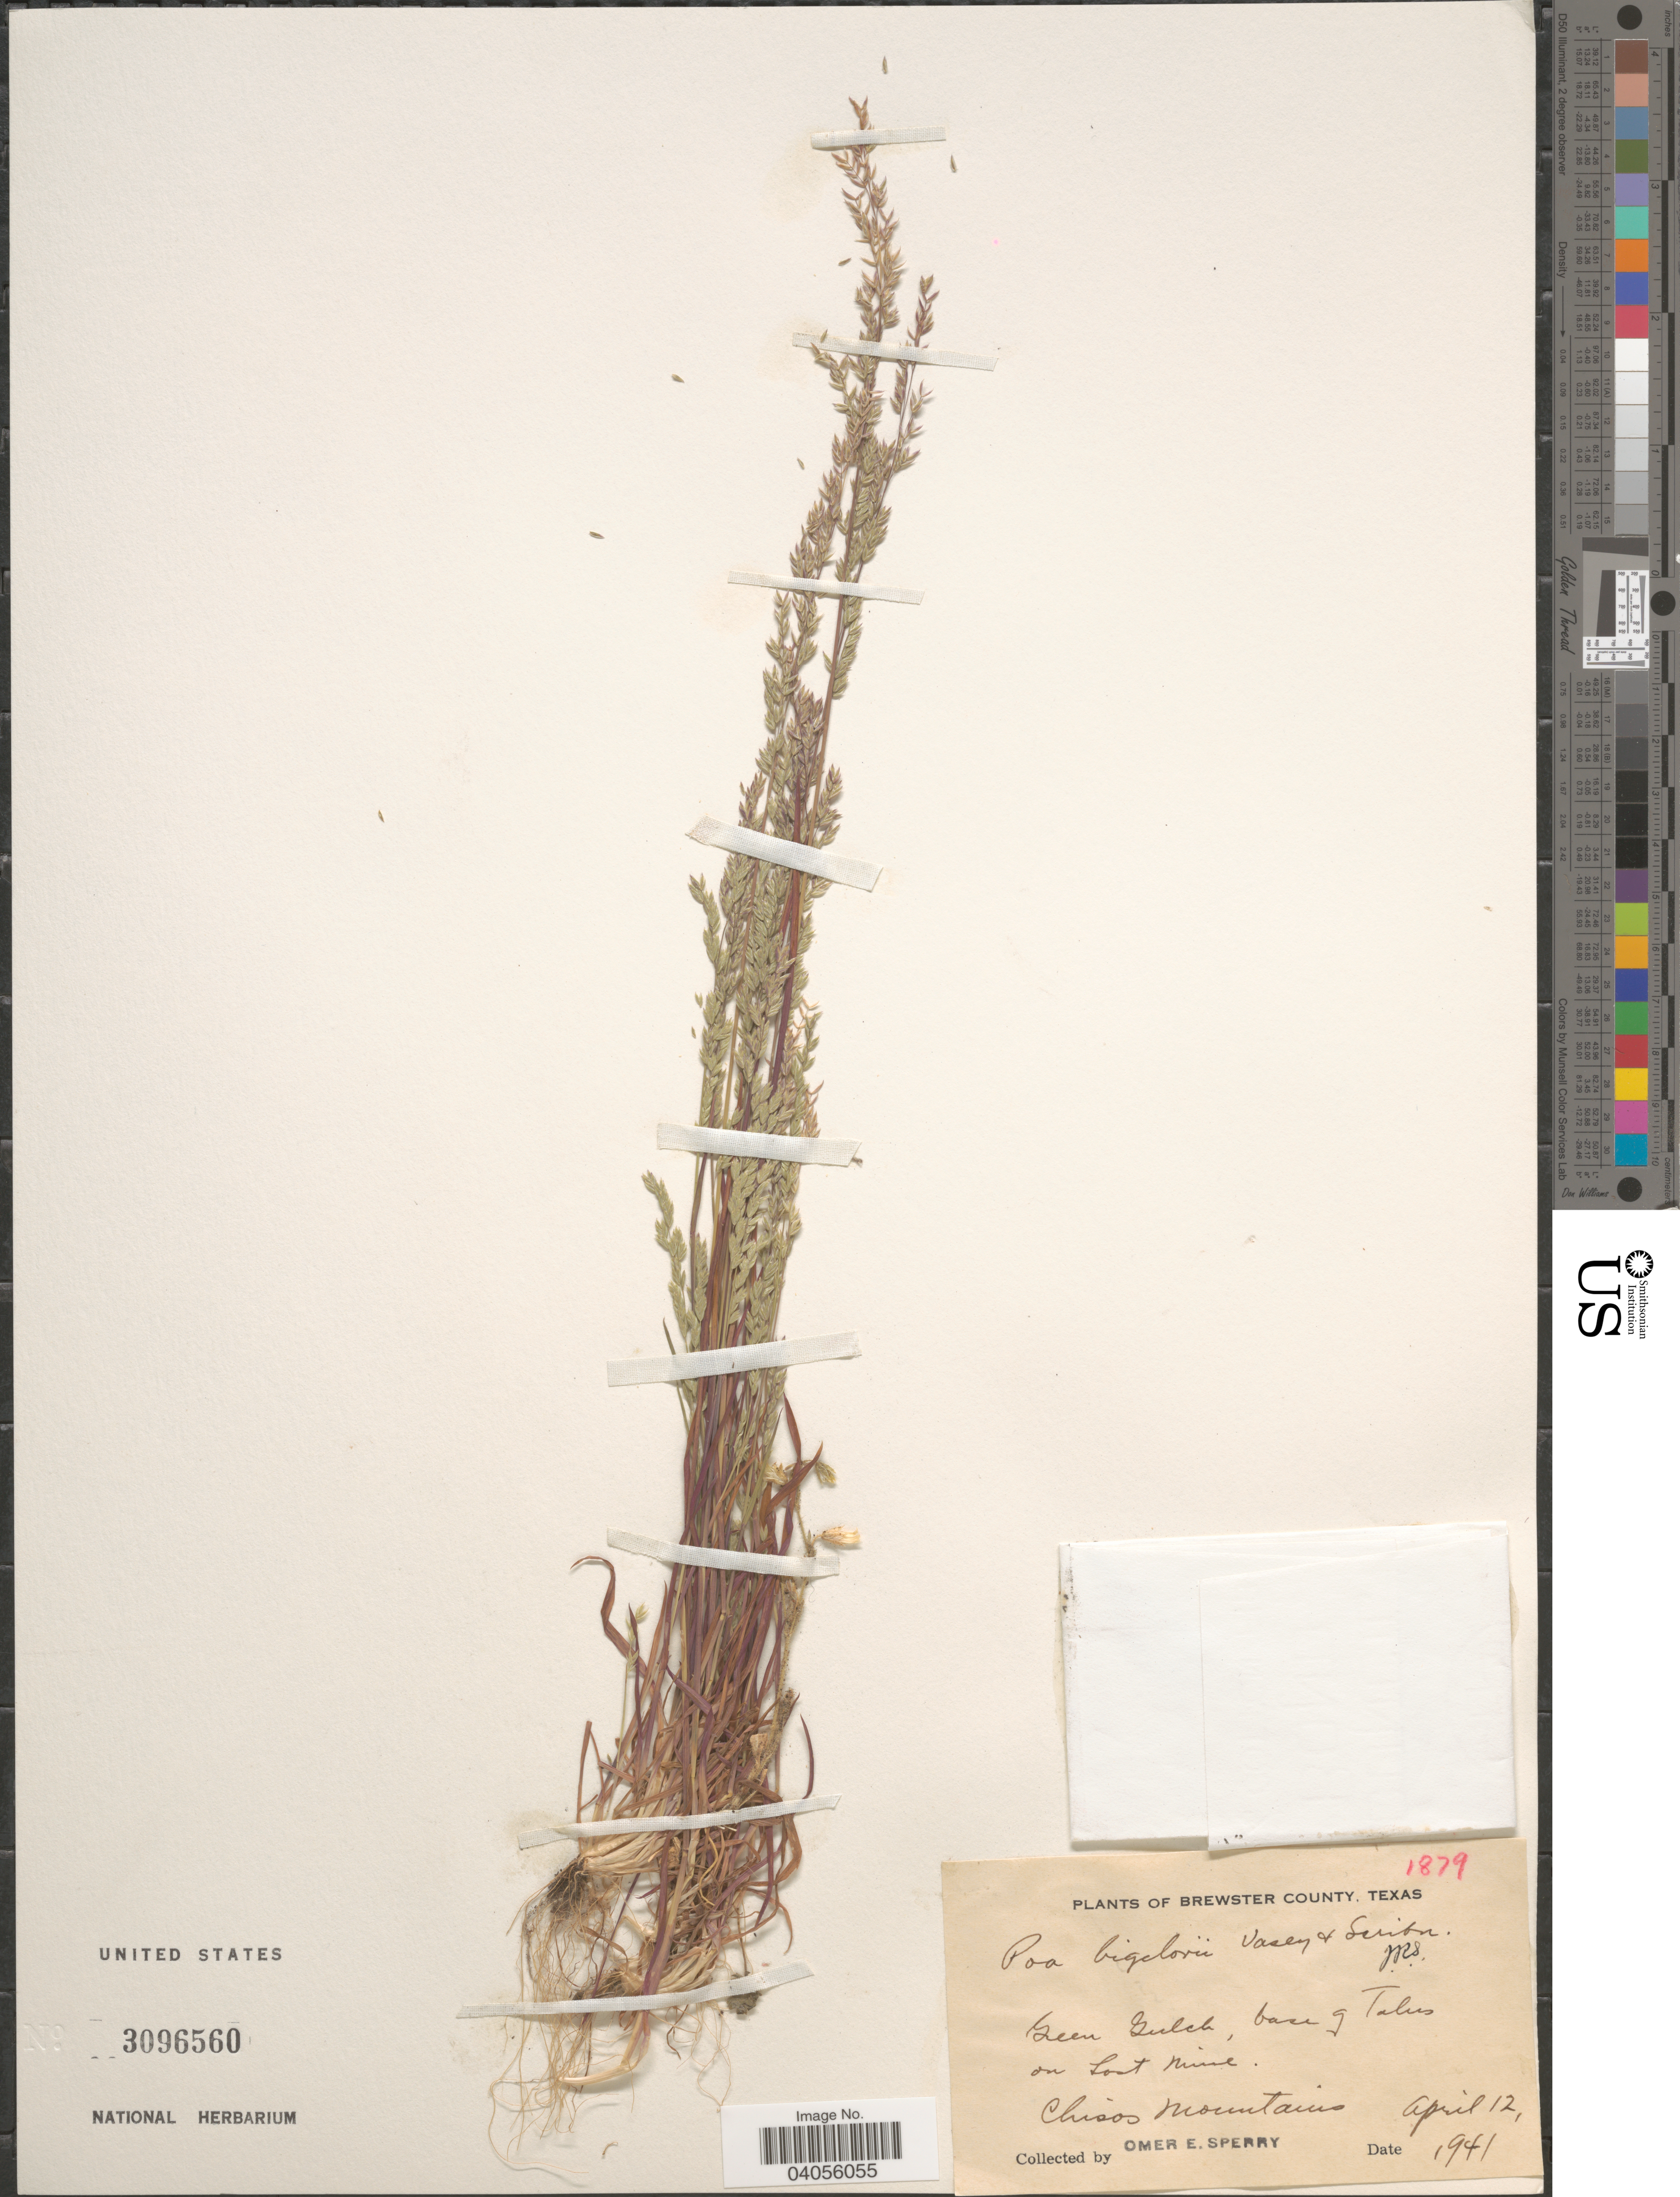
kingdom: Plantae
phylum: Tracheophyta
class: Liliopsida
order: Poales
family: Poaceae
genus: Poa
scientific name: Poa bigelovii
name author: Vasey & Scribn.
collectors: O. E. Sperry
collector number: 1879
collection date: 1941-04-12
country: United States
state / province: Texas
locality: Brewster County. Green Gulch, base of Talus on Lost Mine. Chisos Mountains.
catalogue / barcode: US 3096560